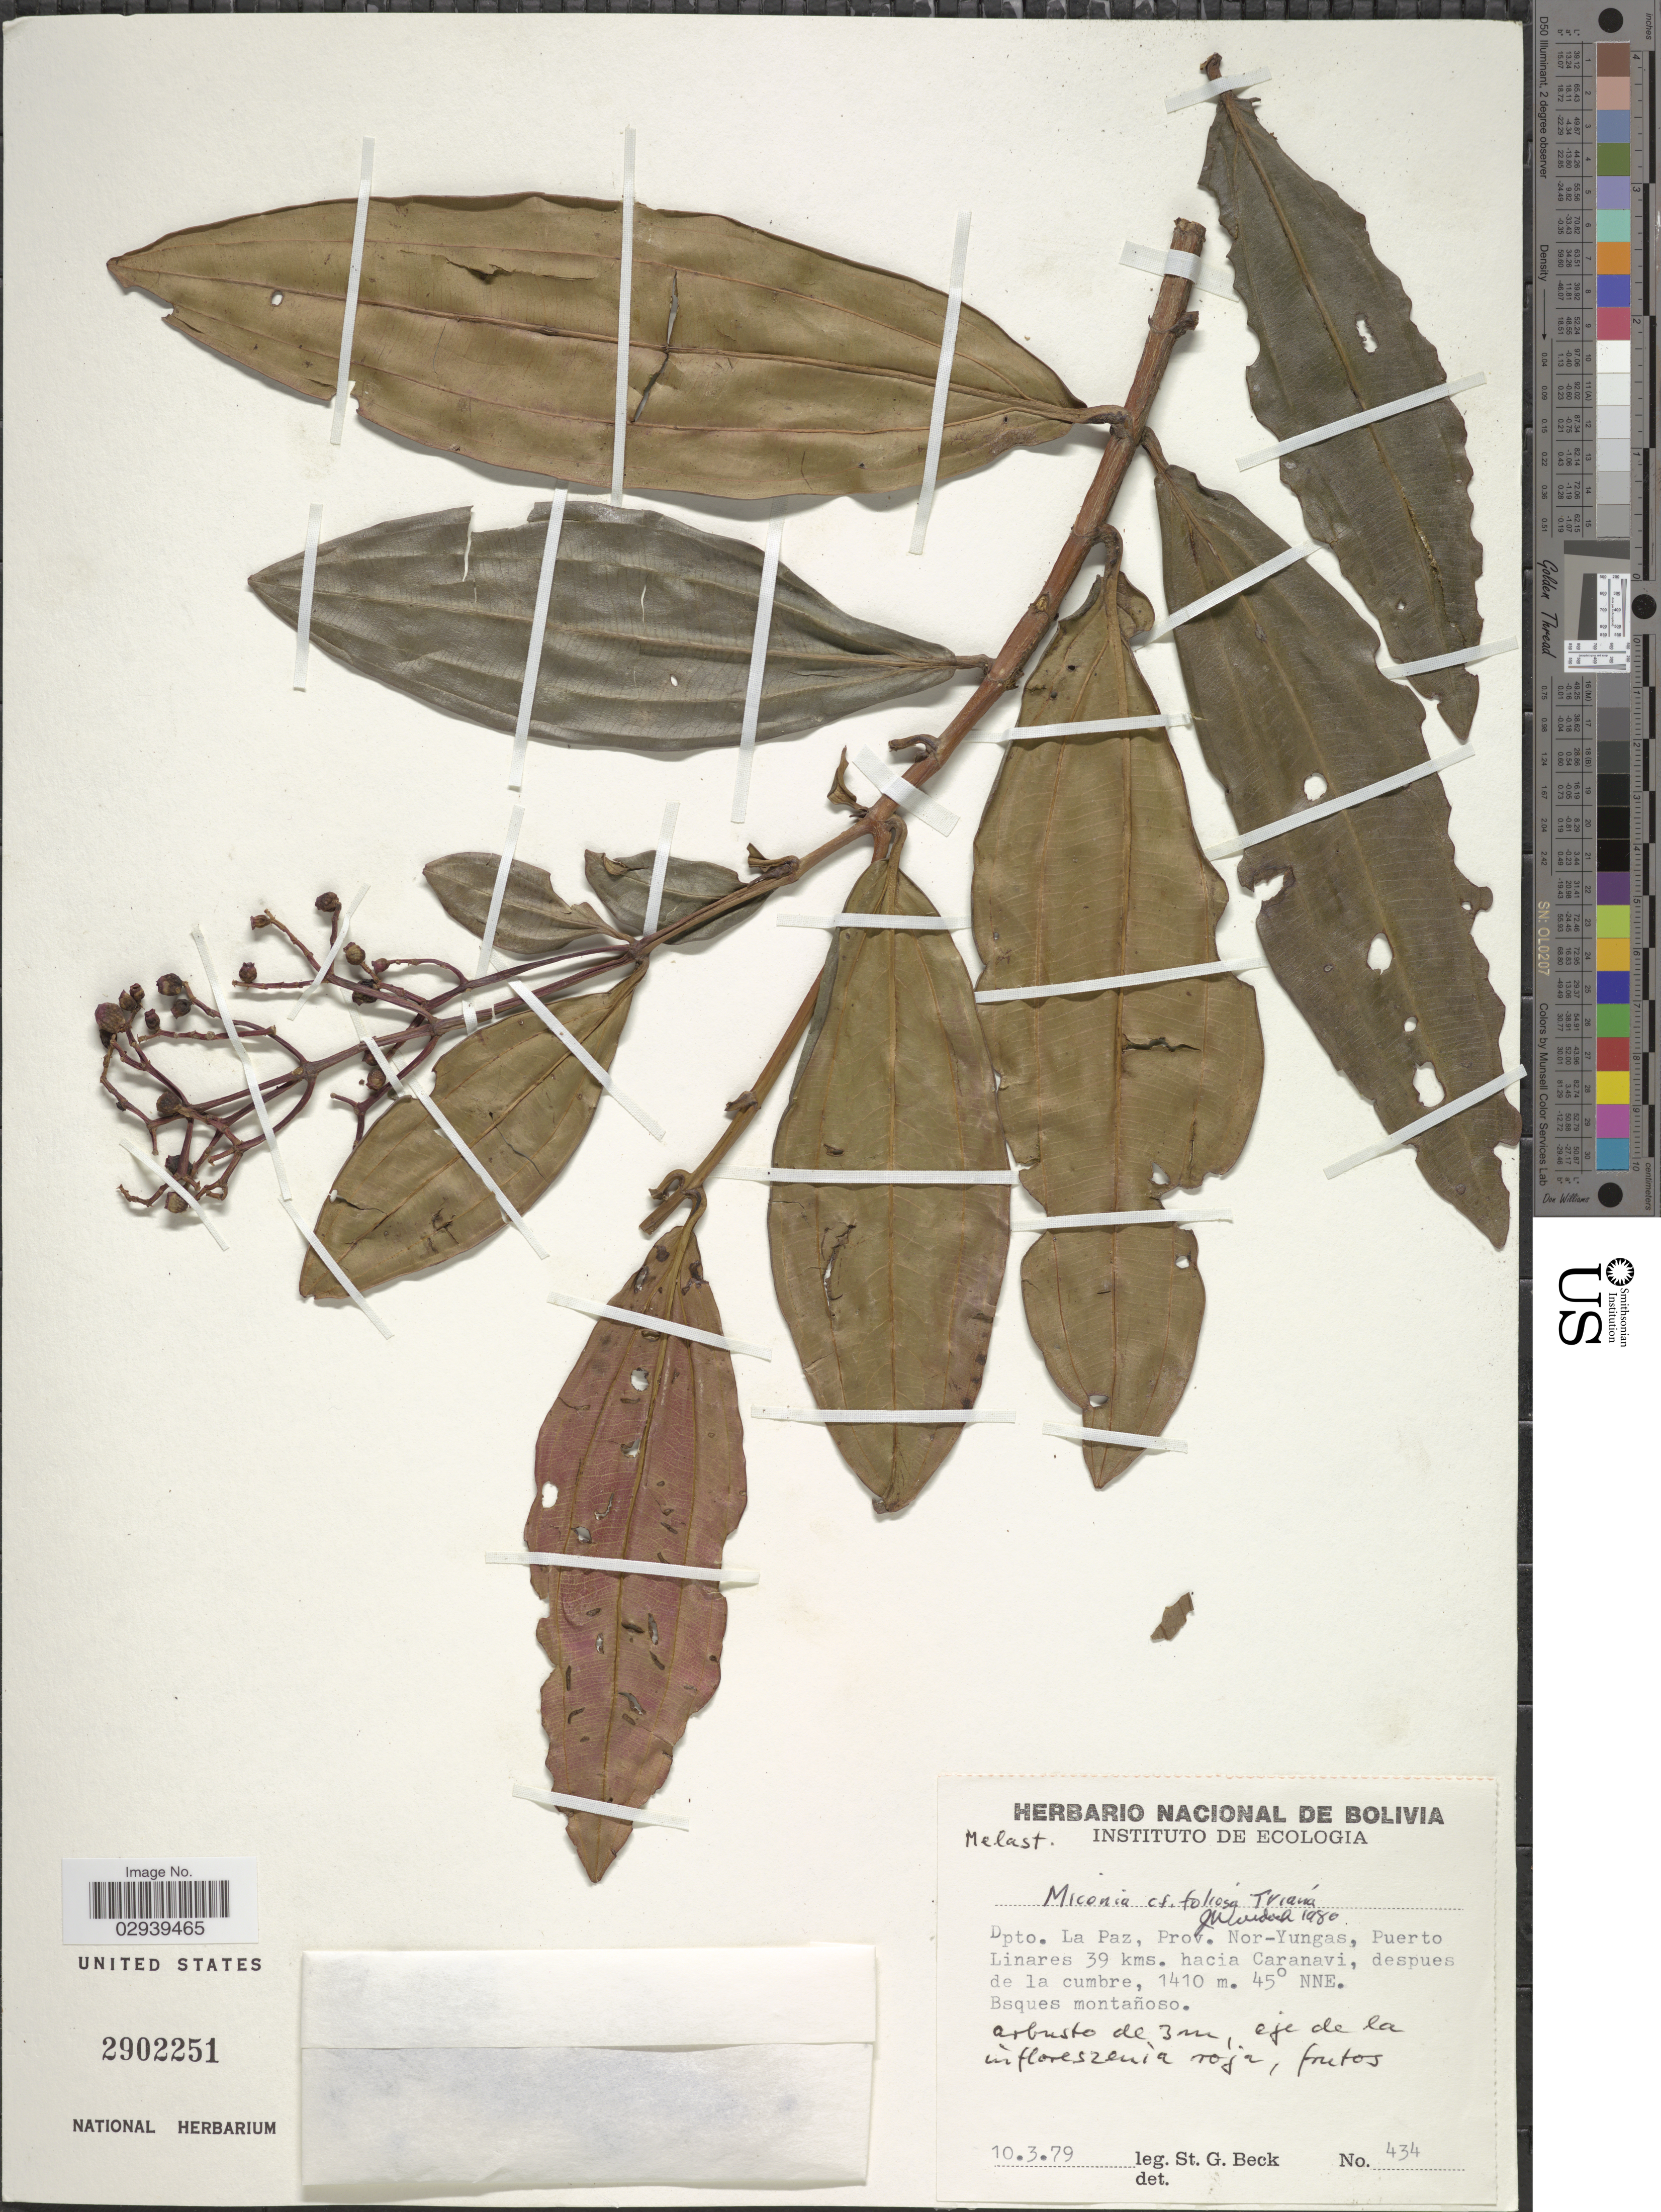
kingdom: Plantae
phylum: Tracheophyta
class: Magnoliopsida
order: Myrtales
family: Melastomataceae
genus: Miconia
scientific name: Miconia foliosa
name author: Triana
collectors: S. G. Beck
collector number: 434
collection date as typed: Transcribed d/m/y: 10/3/79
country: Bolivia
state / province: La Paz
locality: Dpto. La Paz, Prov. Nor Yungas, Puerto Linares 39 kms. hacia Caranavi, despues de la cumbre, 45° NNE.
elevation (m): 1410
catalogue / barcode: US 2902251